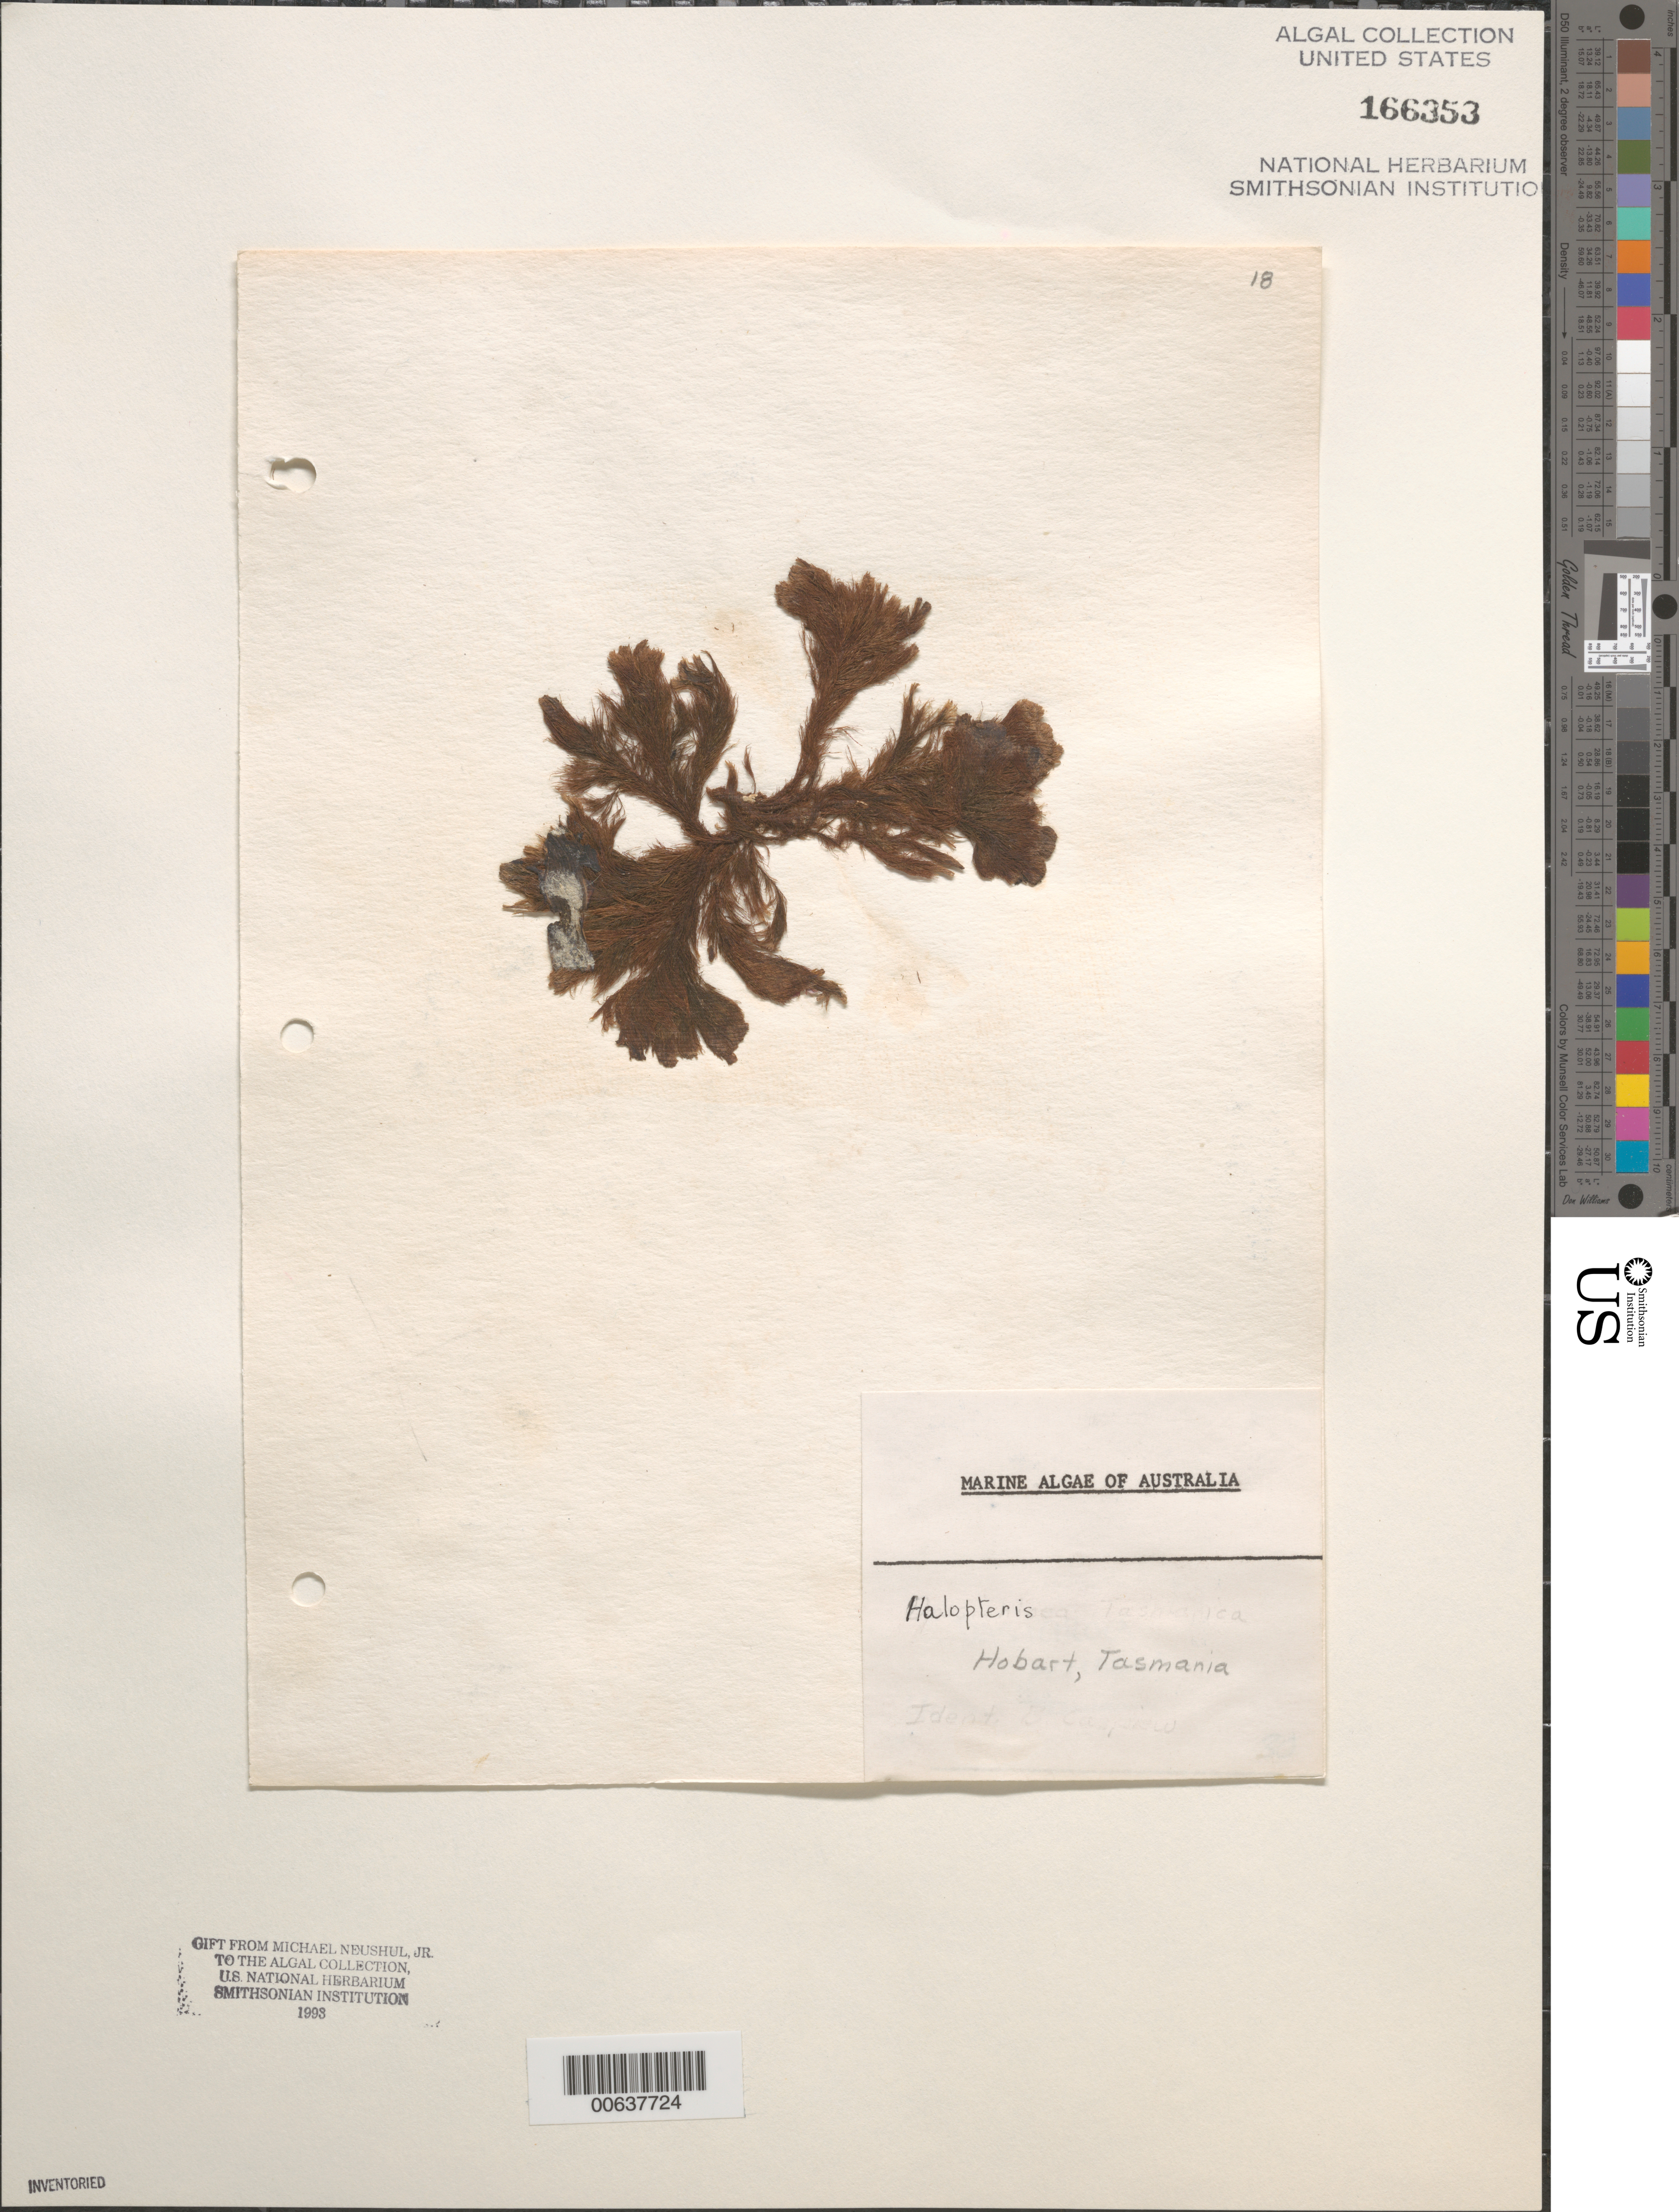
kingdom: Chromista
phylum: Ochrophyta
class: Phaeophyceae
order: Sphacelariales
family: Stypocaulaceae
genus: Halopteris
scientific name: Halopteris sp.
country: Australia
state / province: Tasmania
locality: Hobart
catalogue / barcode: US 166353